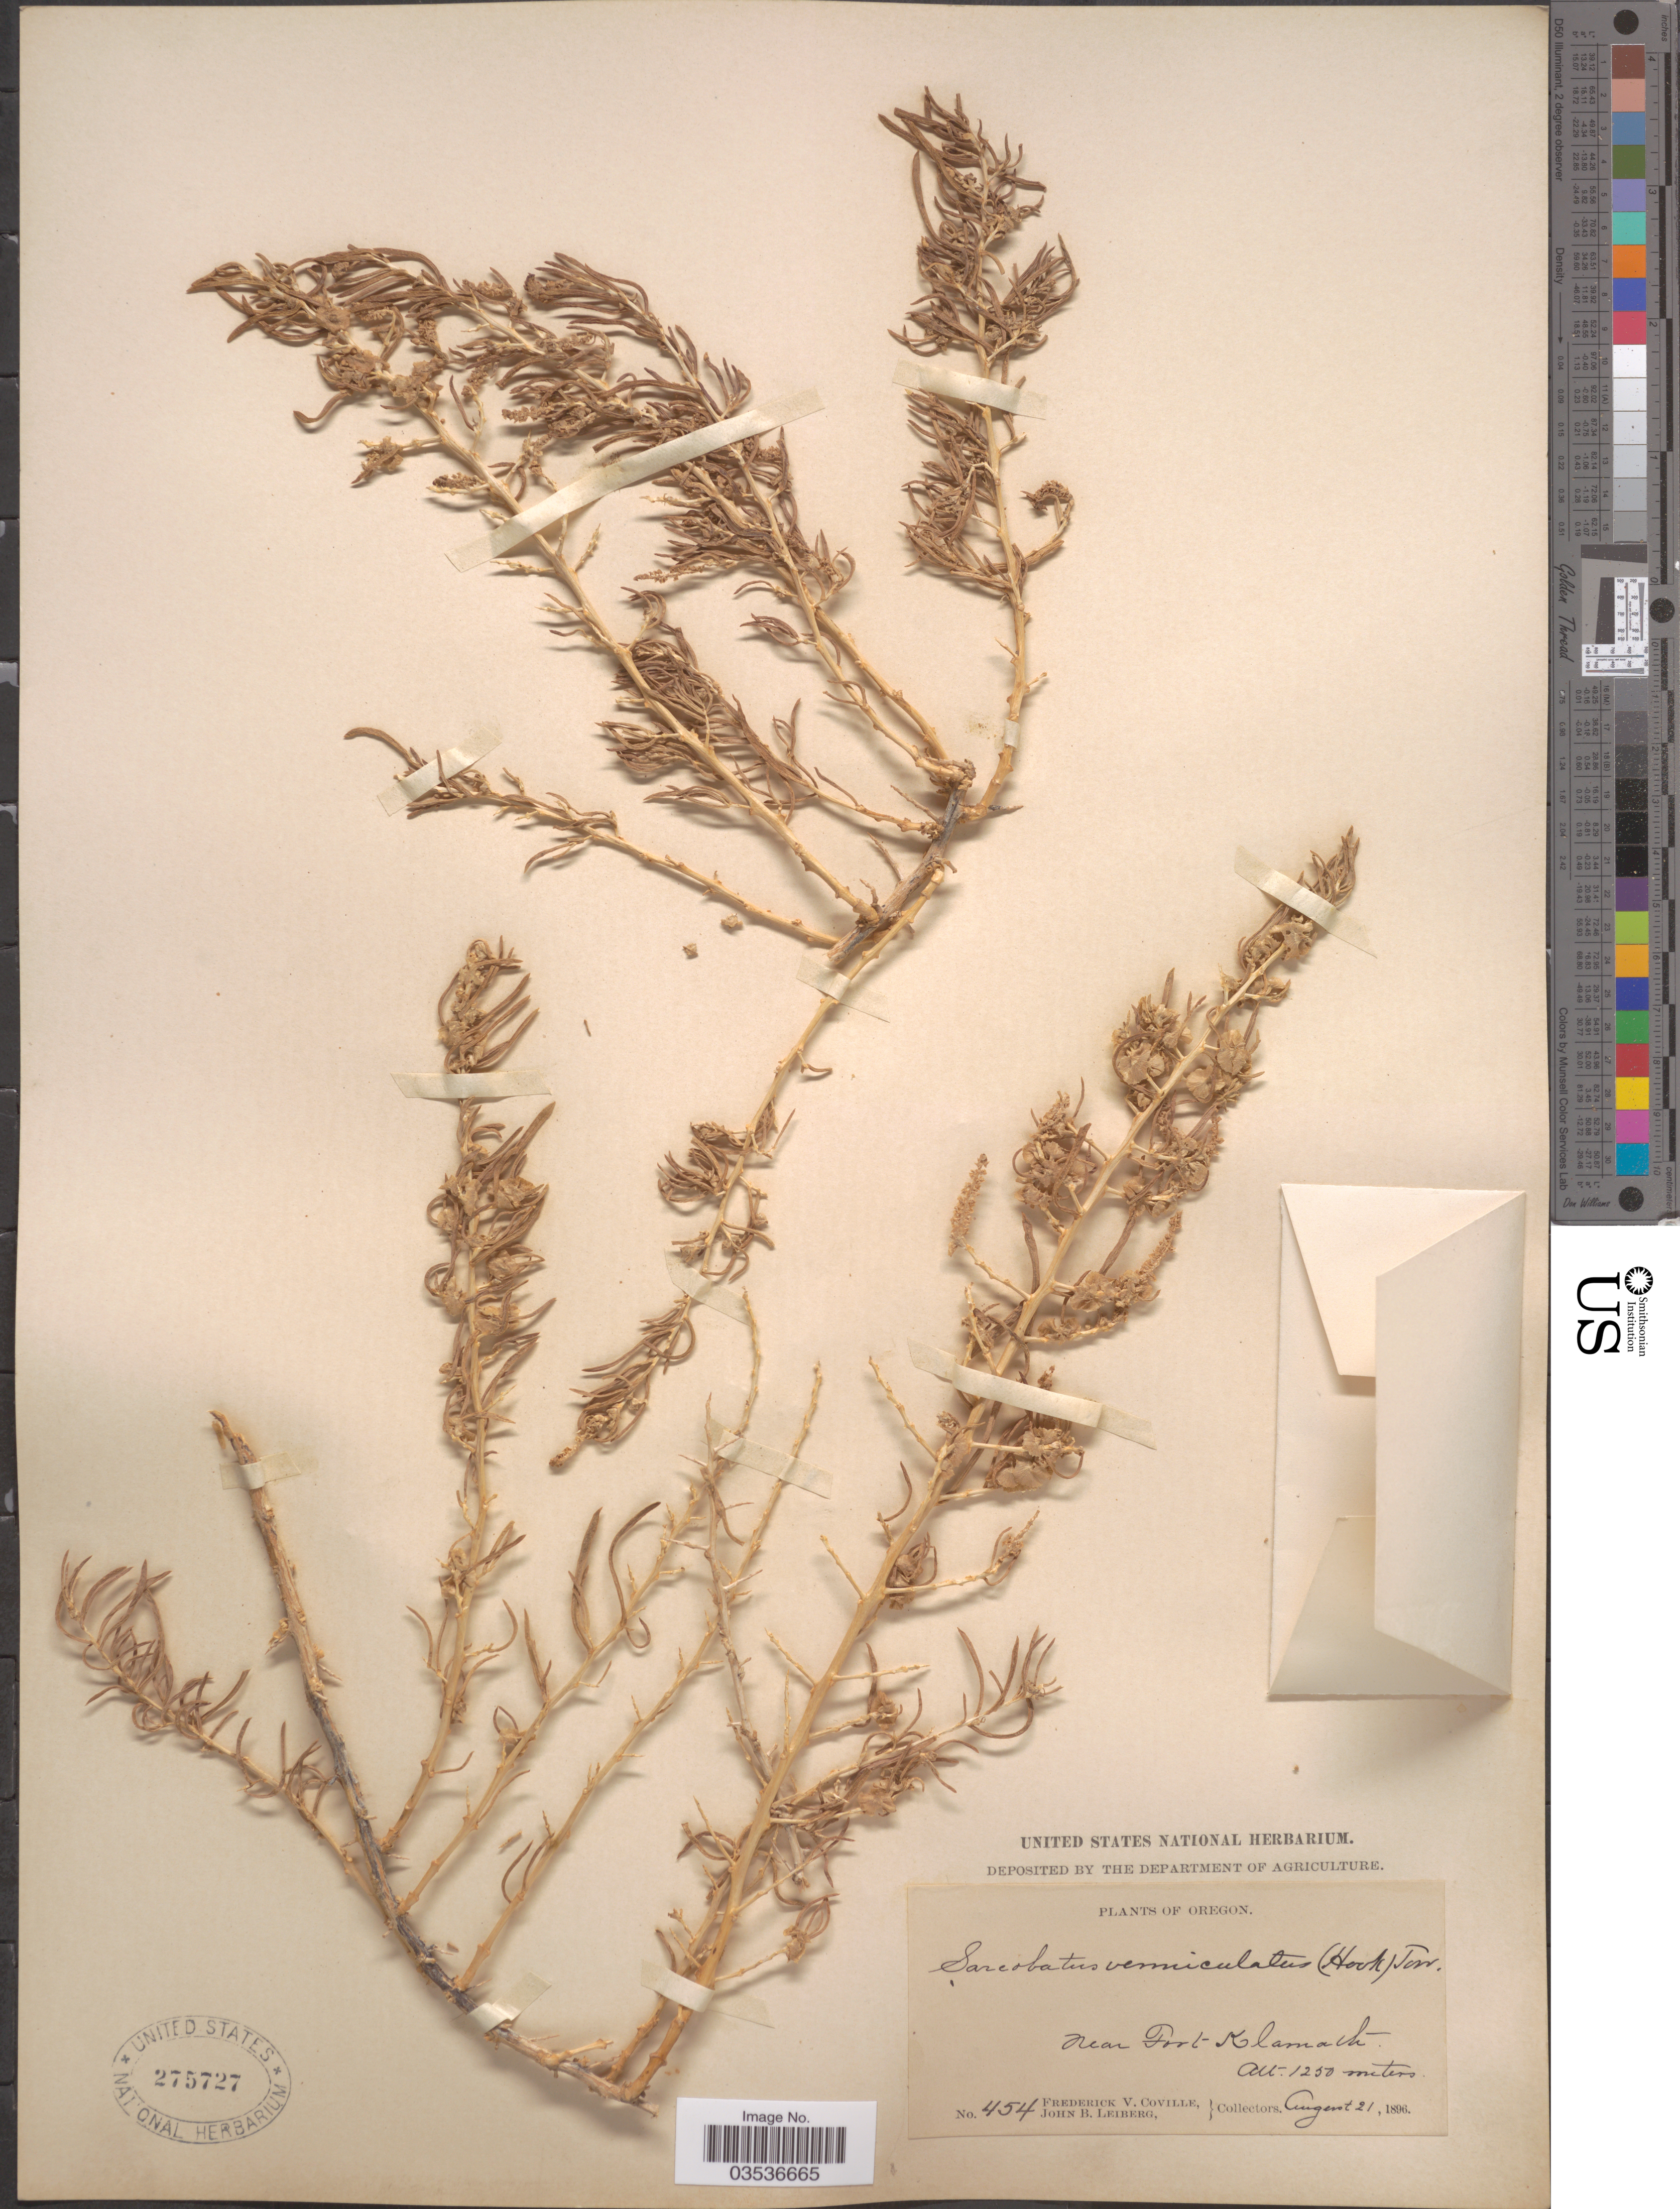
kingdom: Plantae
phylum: Tracheophyta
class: Magnoliopsida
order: Caryophyllales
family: Sarcobataceae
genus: Sarcobatus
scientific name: Sarcobatus vermiculatus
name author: (Hook.) Torr.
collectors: F. V. Coville & J. B. Leiberg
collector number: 454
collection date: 1896-08-21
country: United States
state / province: Oregon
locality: Near Fort Klamath.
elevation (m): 1250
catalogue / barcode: US 275727